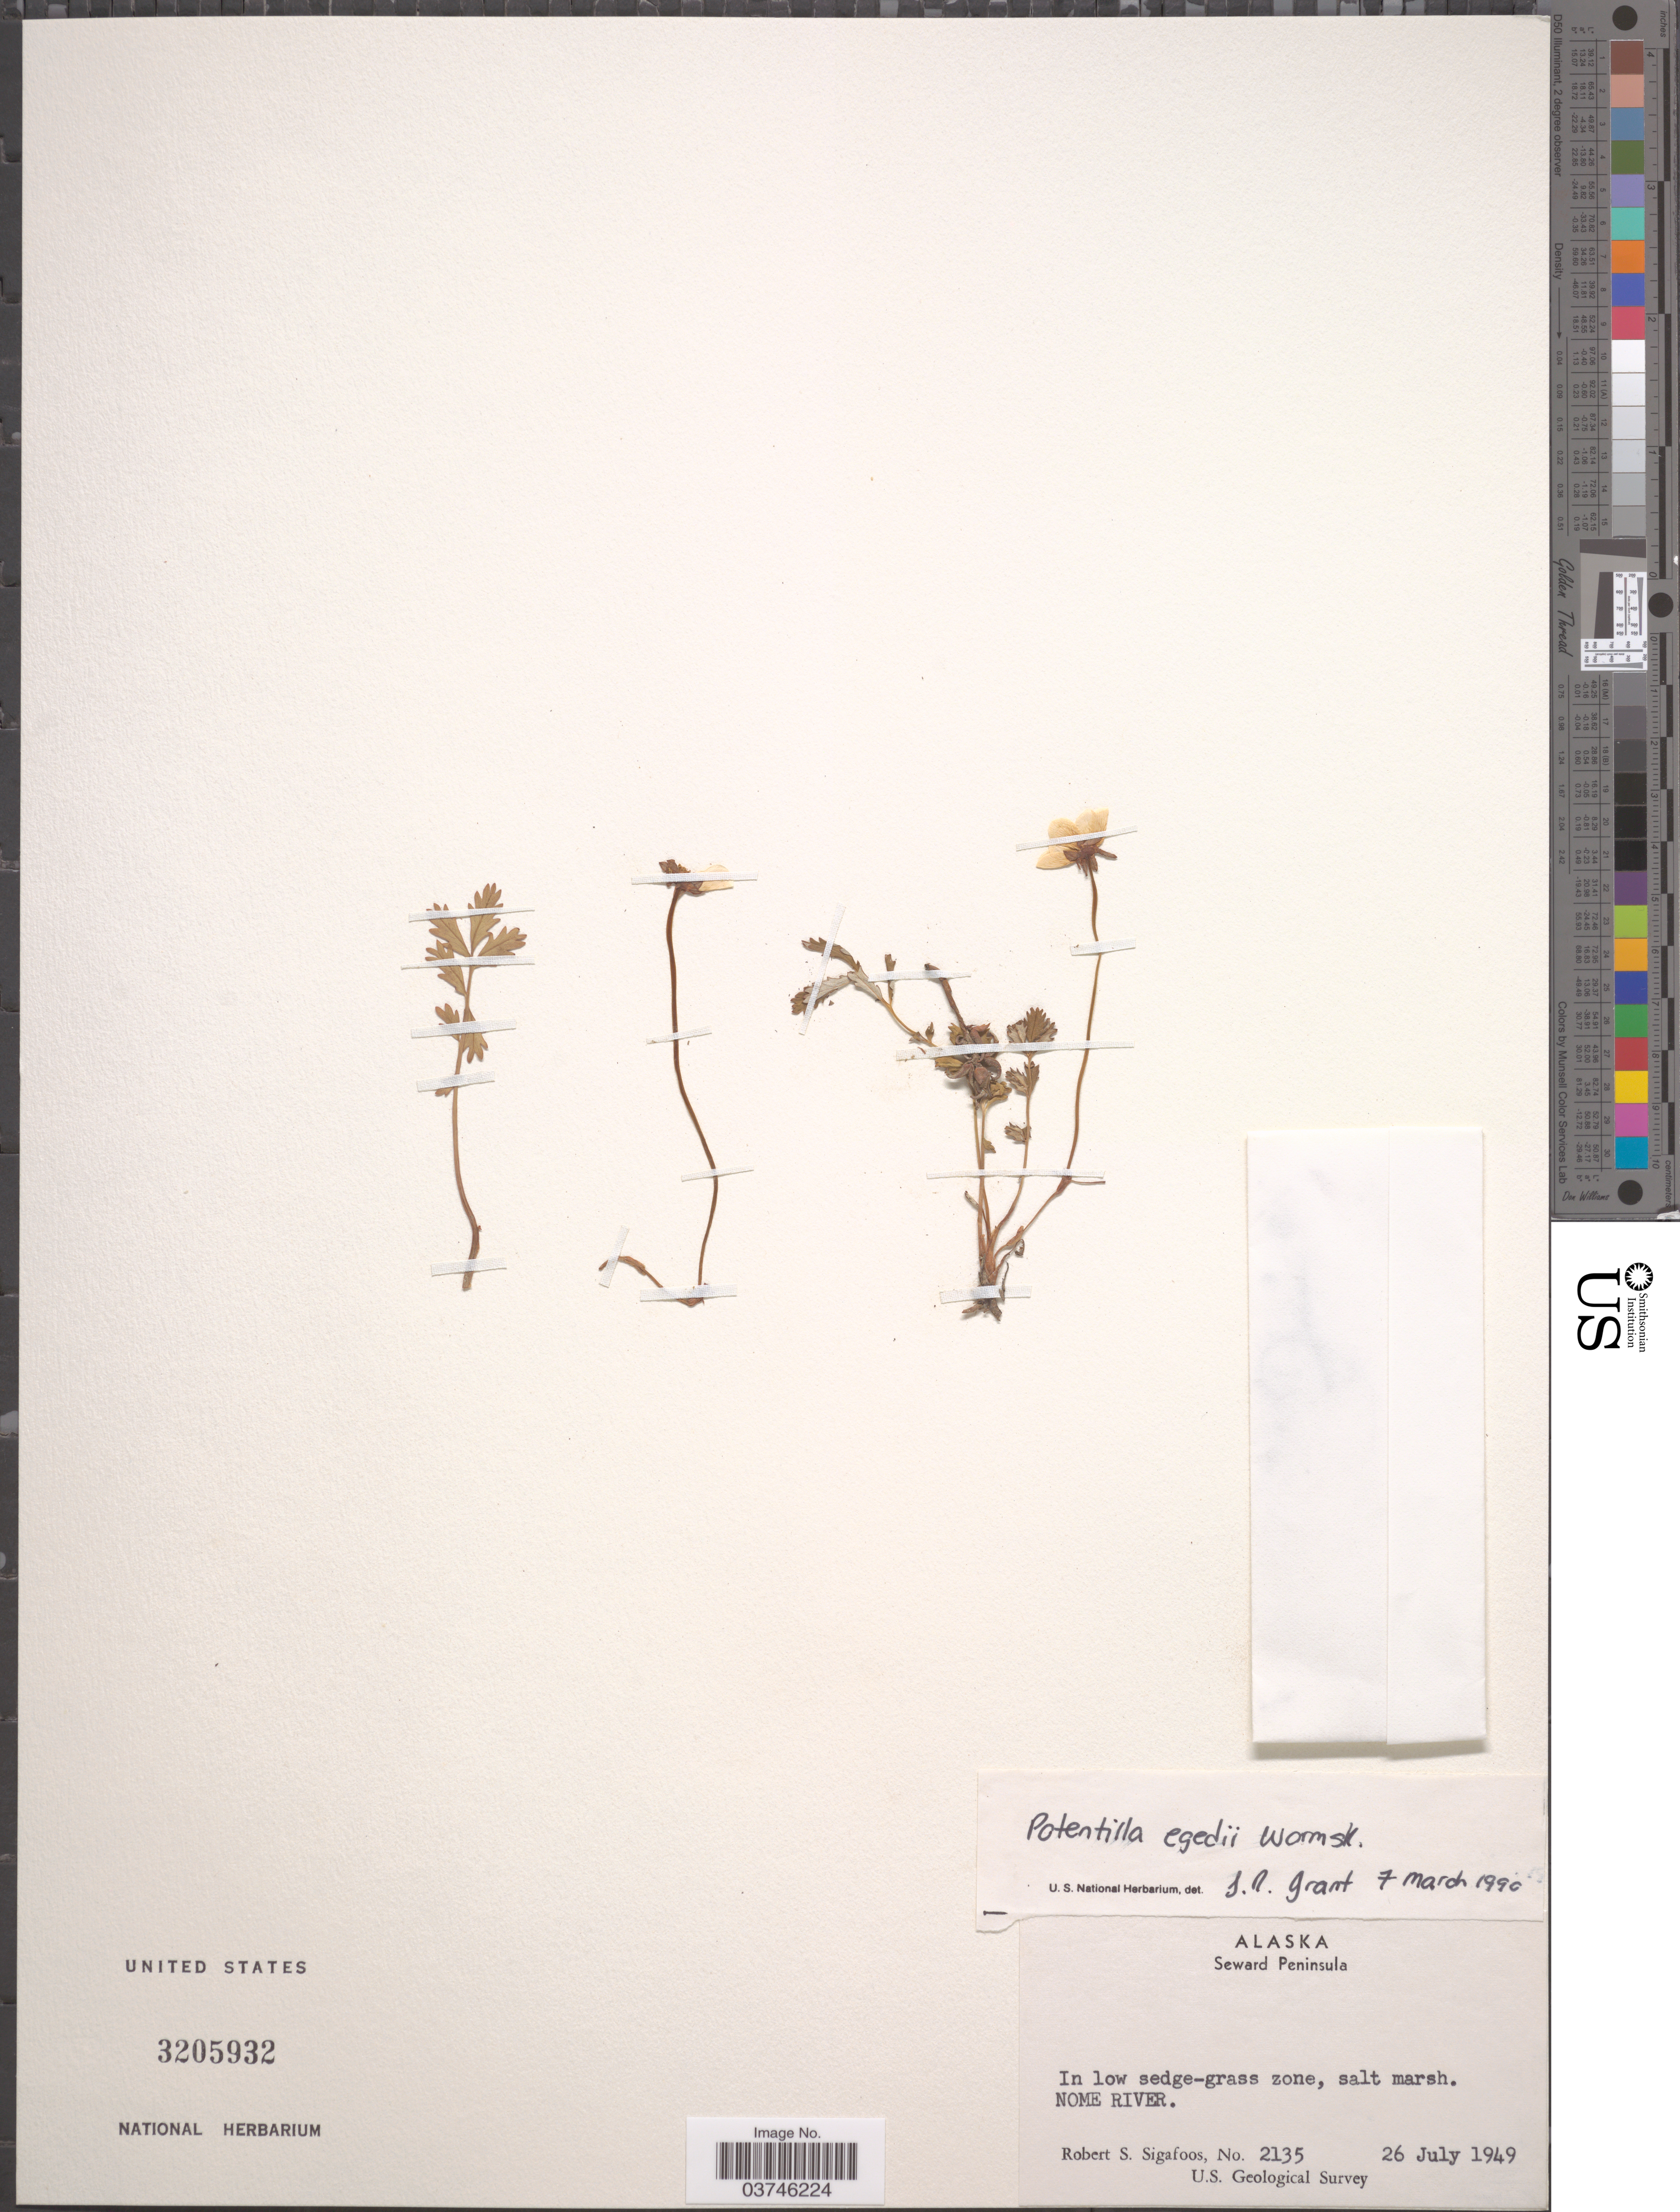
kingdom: Plantae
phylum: Tracheophyta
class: Magnoliopsida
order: Rosales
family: Rosaceae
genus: Argentina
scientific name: Argentina egedii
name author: (Wormsk. ex Oeder) Rydb.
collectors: R. Sigafoos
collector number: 2135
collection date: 1949-07-26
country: United States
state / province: Alaska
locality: Seward Peninsula. In low sedge-grass zone. Salt marsh, Nome River.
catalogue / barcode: US 3205932